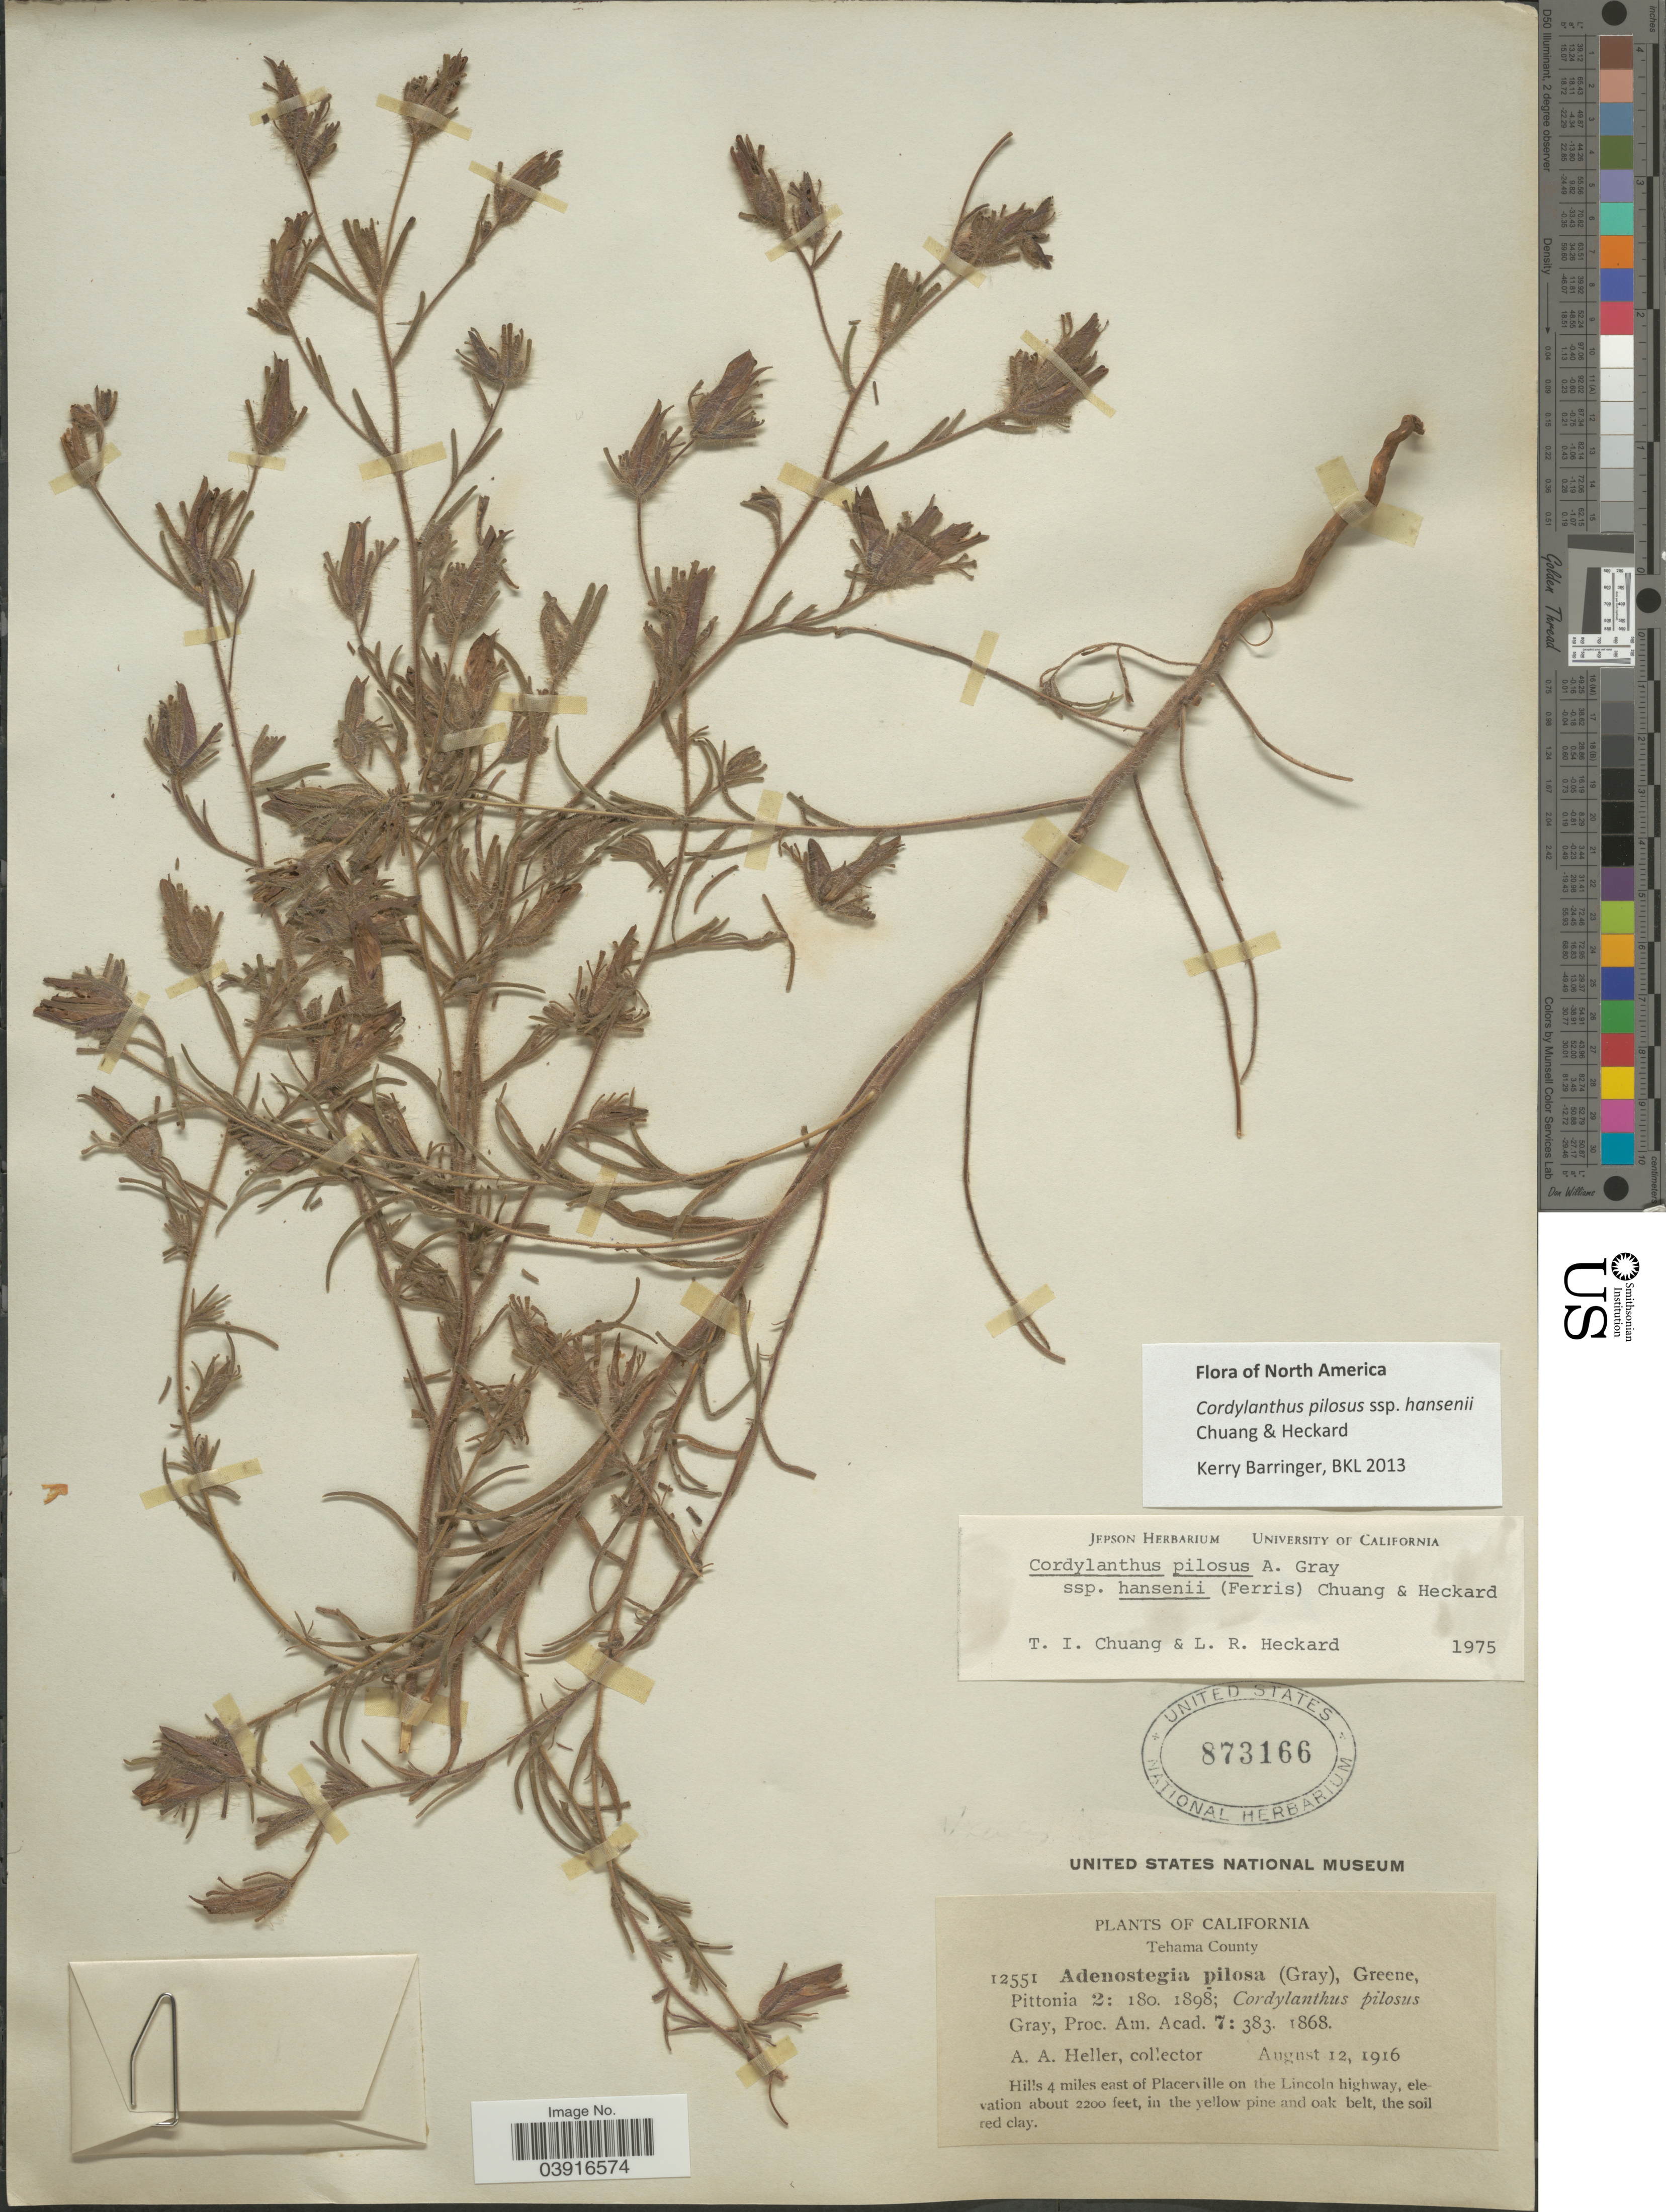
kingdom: Plantae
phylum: Tracheophyta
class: Magnoliopsida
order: Lamiales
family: Orobanchaceae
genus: Cordylanthus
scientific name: Cordylanthus pilosus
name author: A. Gray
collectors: A. A. Heller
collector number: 12551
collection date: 1916-08-12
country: United States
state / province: California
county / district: Tehama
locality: Tehama County. Hills 4 miles east of Placerville on the Lincoln highway.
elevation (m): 671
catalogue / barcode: US 873166